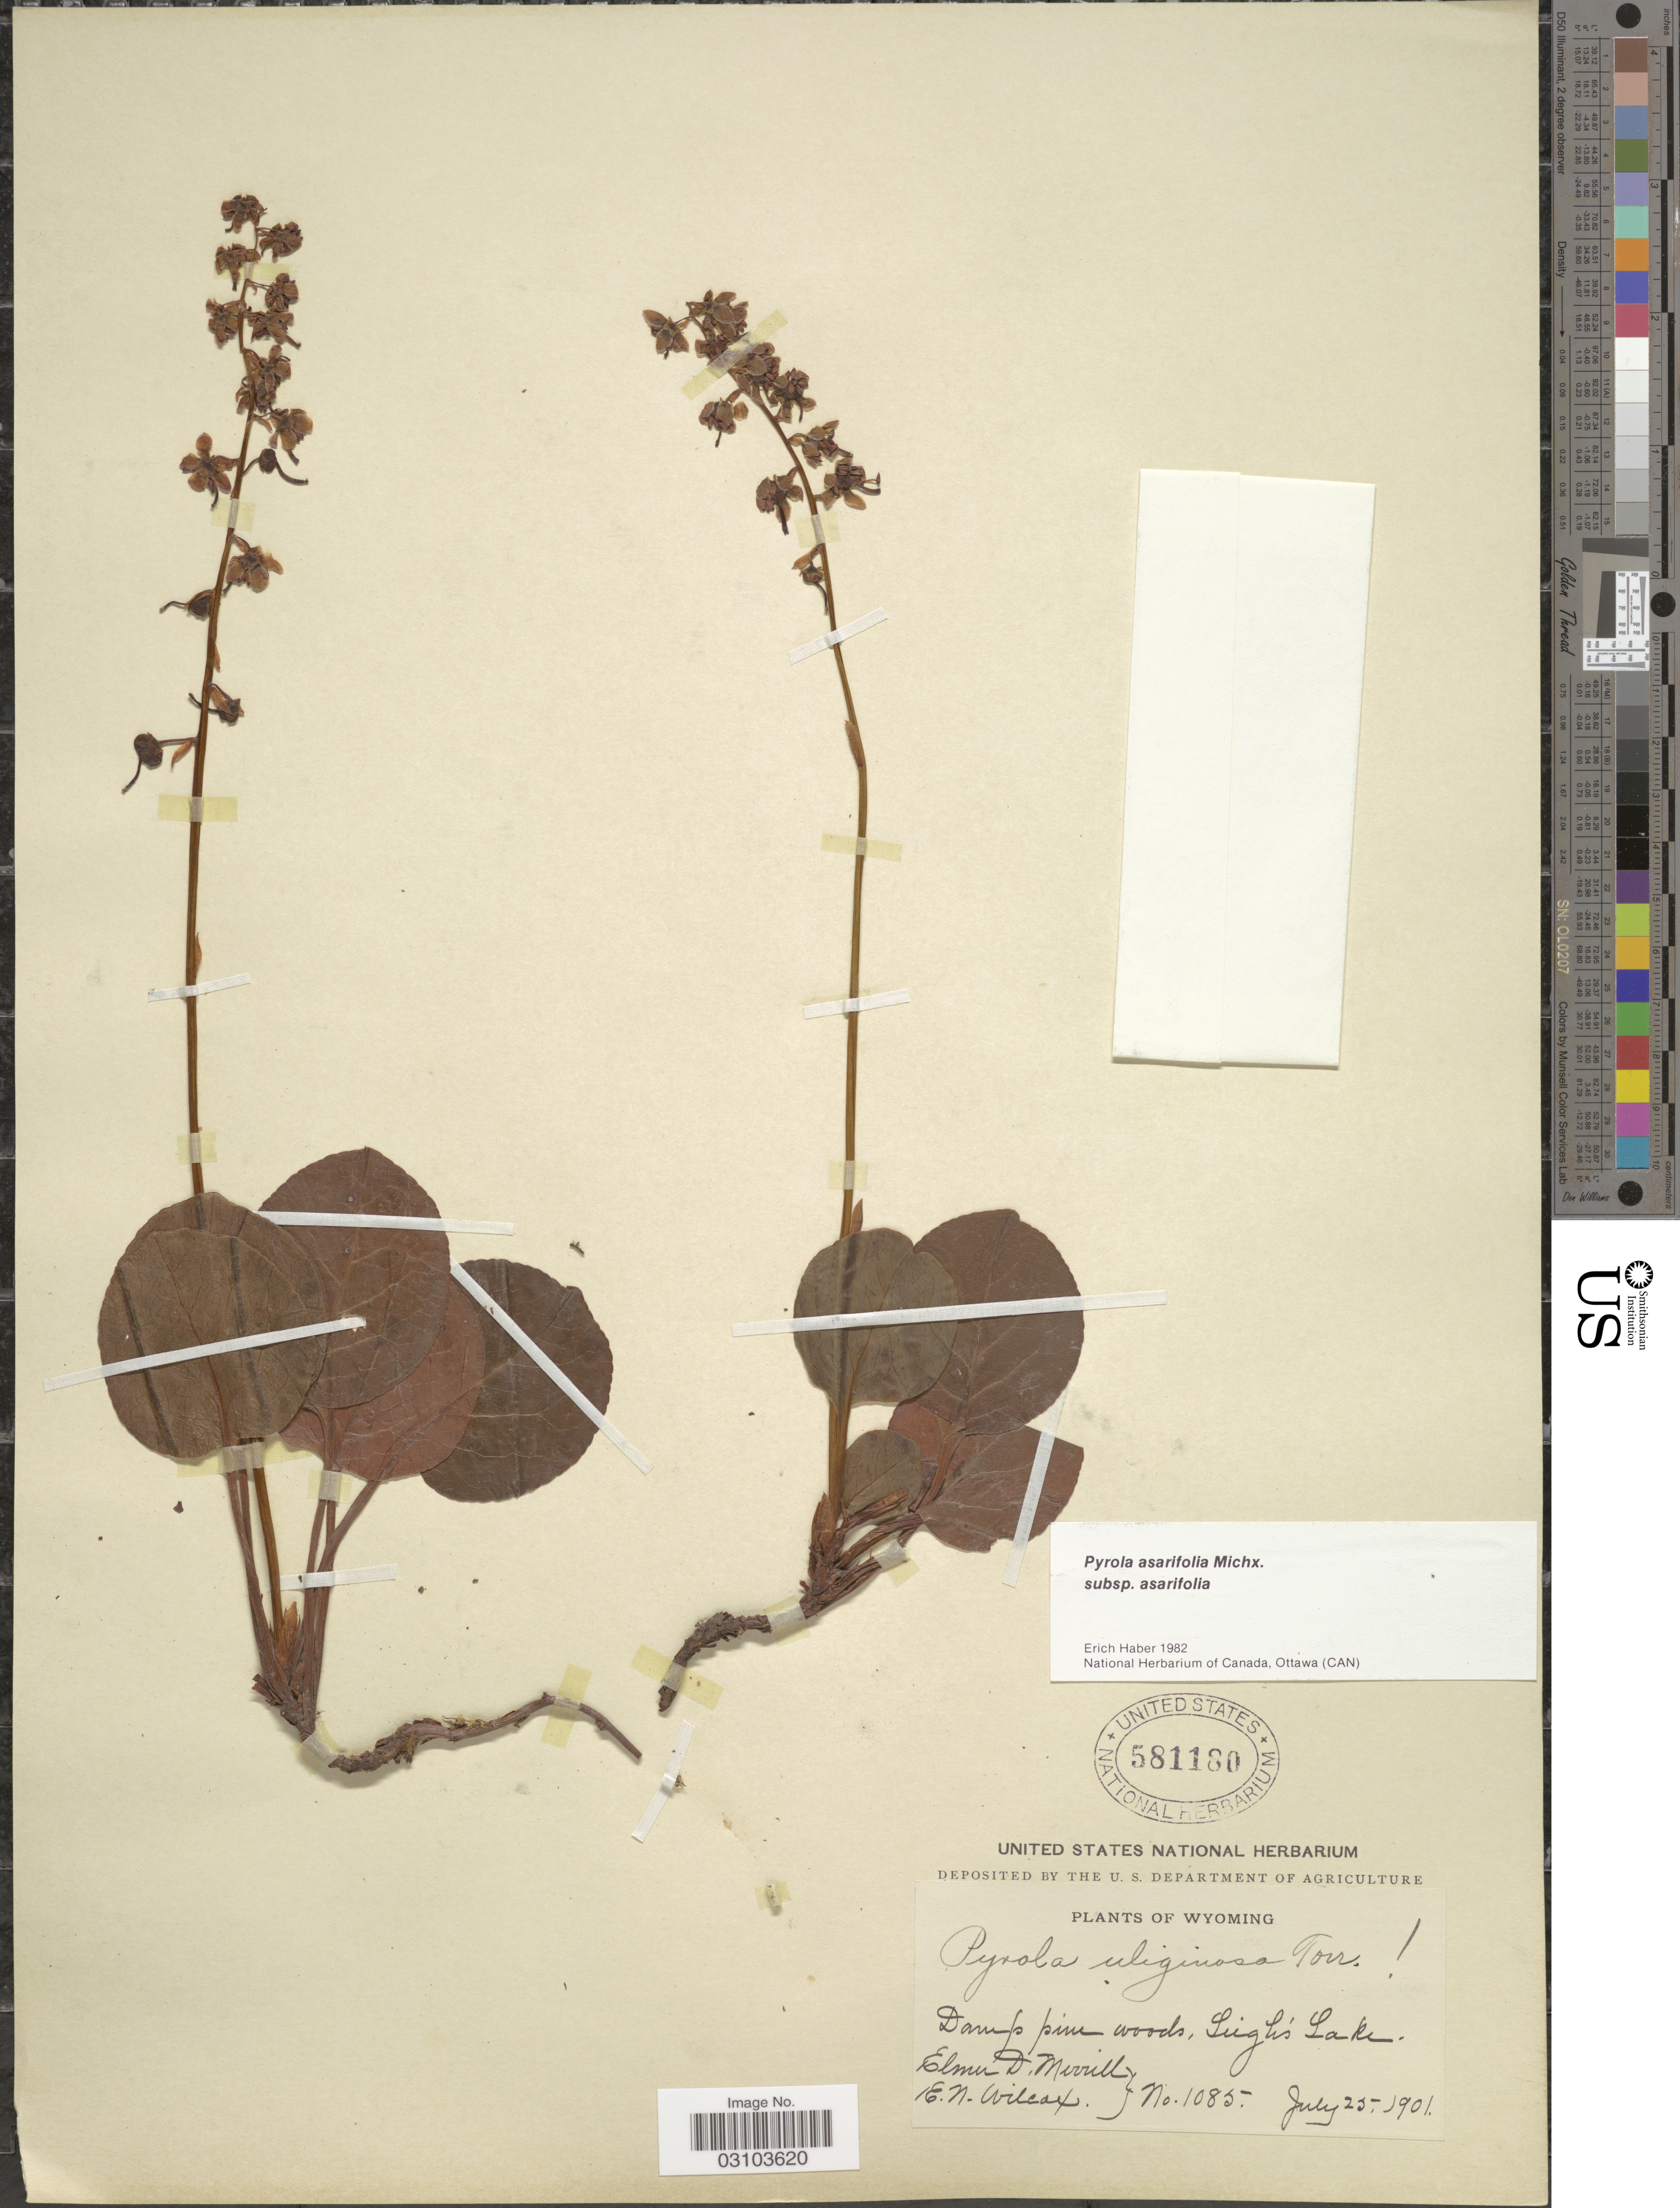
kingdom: Plantae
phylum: Tracheophyta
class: Magnoliopsida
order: Ericales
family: Ericaceae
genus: Pyrola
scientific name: Pyrola asarifolia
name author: Michx.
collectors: E. D. Merrill & E. Wilcox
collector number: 1085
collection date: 1901-07-25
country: United States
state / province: Wyoming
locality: Damp pine woods, Leigh's Lake.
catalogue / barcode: US 581180